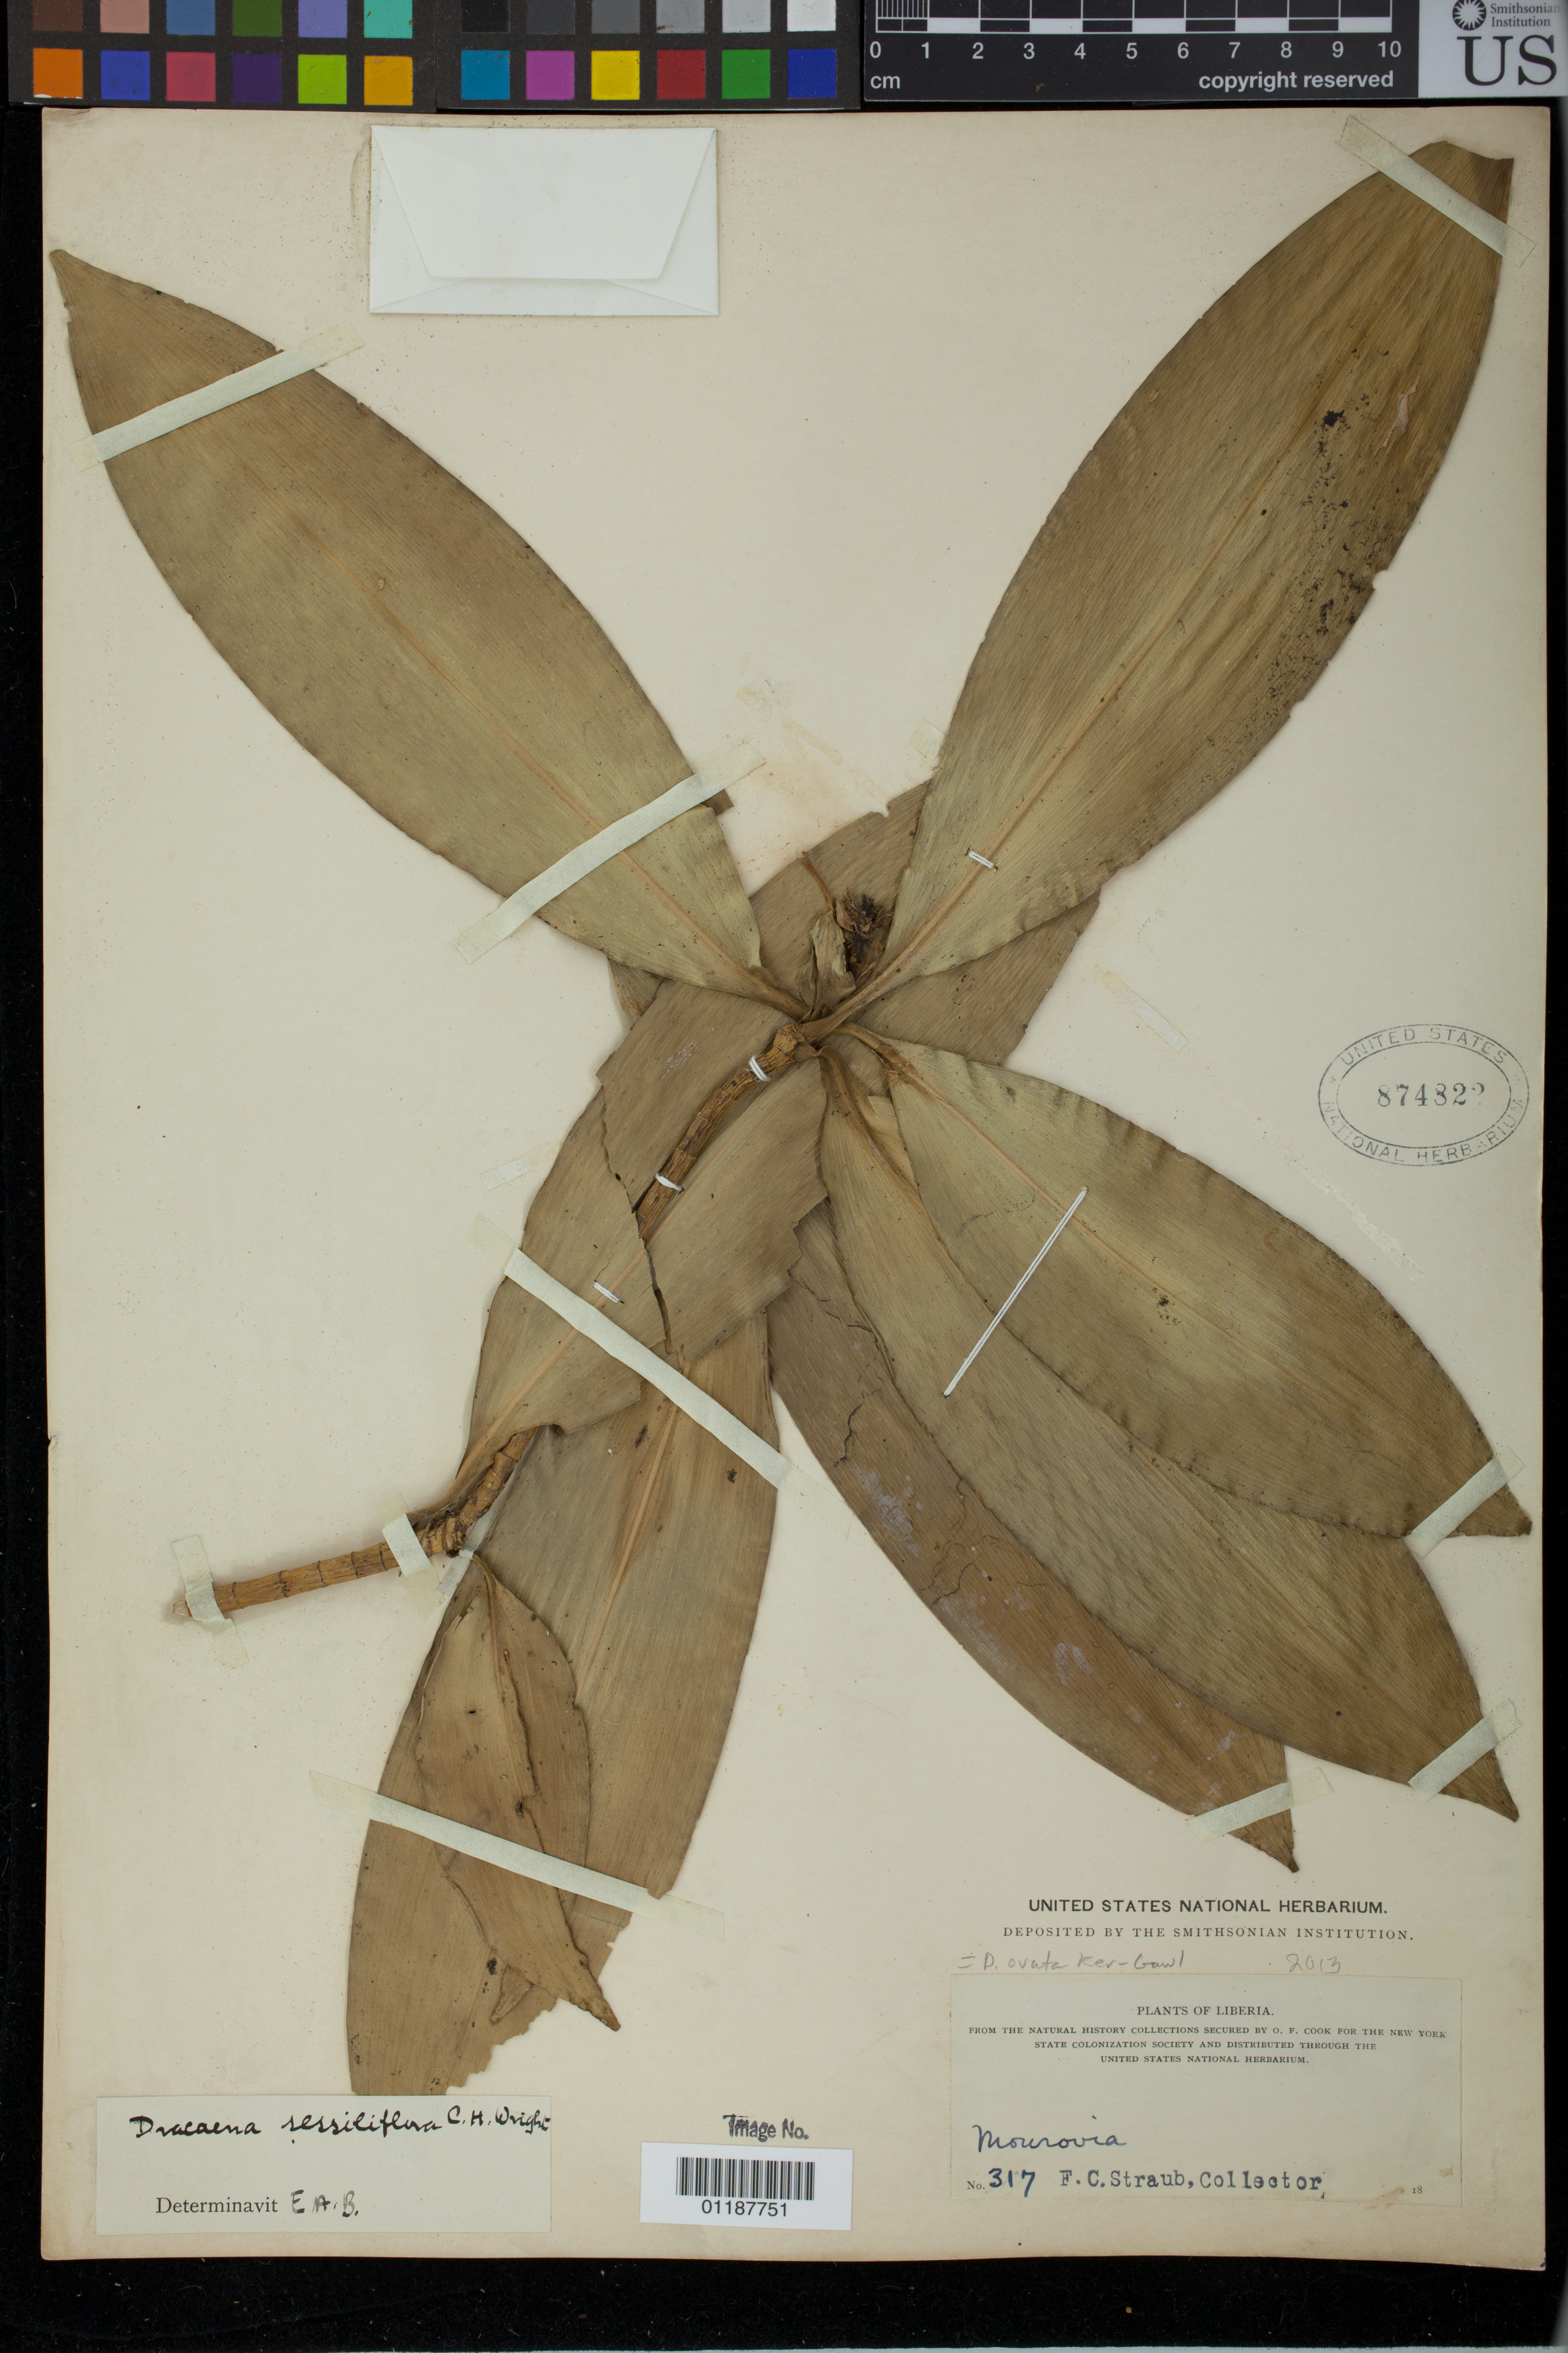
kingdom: Plantae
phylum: Tracheophyta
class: Liliopsida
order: Asparagales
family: Asparagaceae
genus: Dracaena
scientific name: Dracaena ovata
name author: Ker Gawl.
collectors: F. Straub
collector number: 317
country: Liberia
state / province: Montserrado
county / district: Monrovia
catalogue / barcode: US 874822